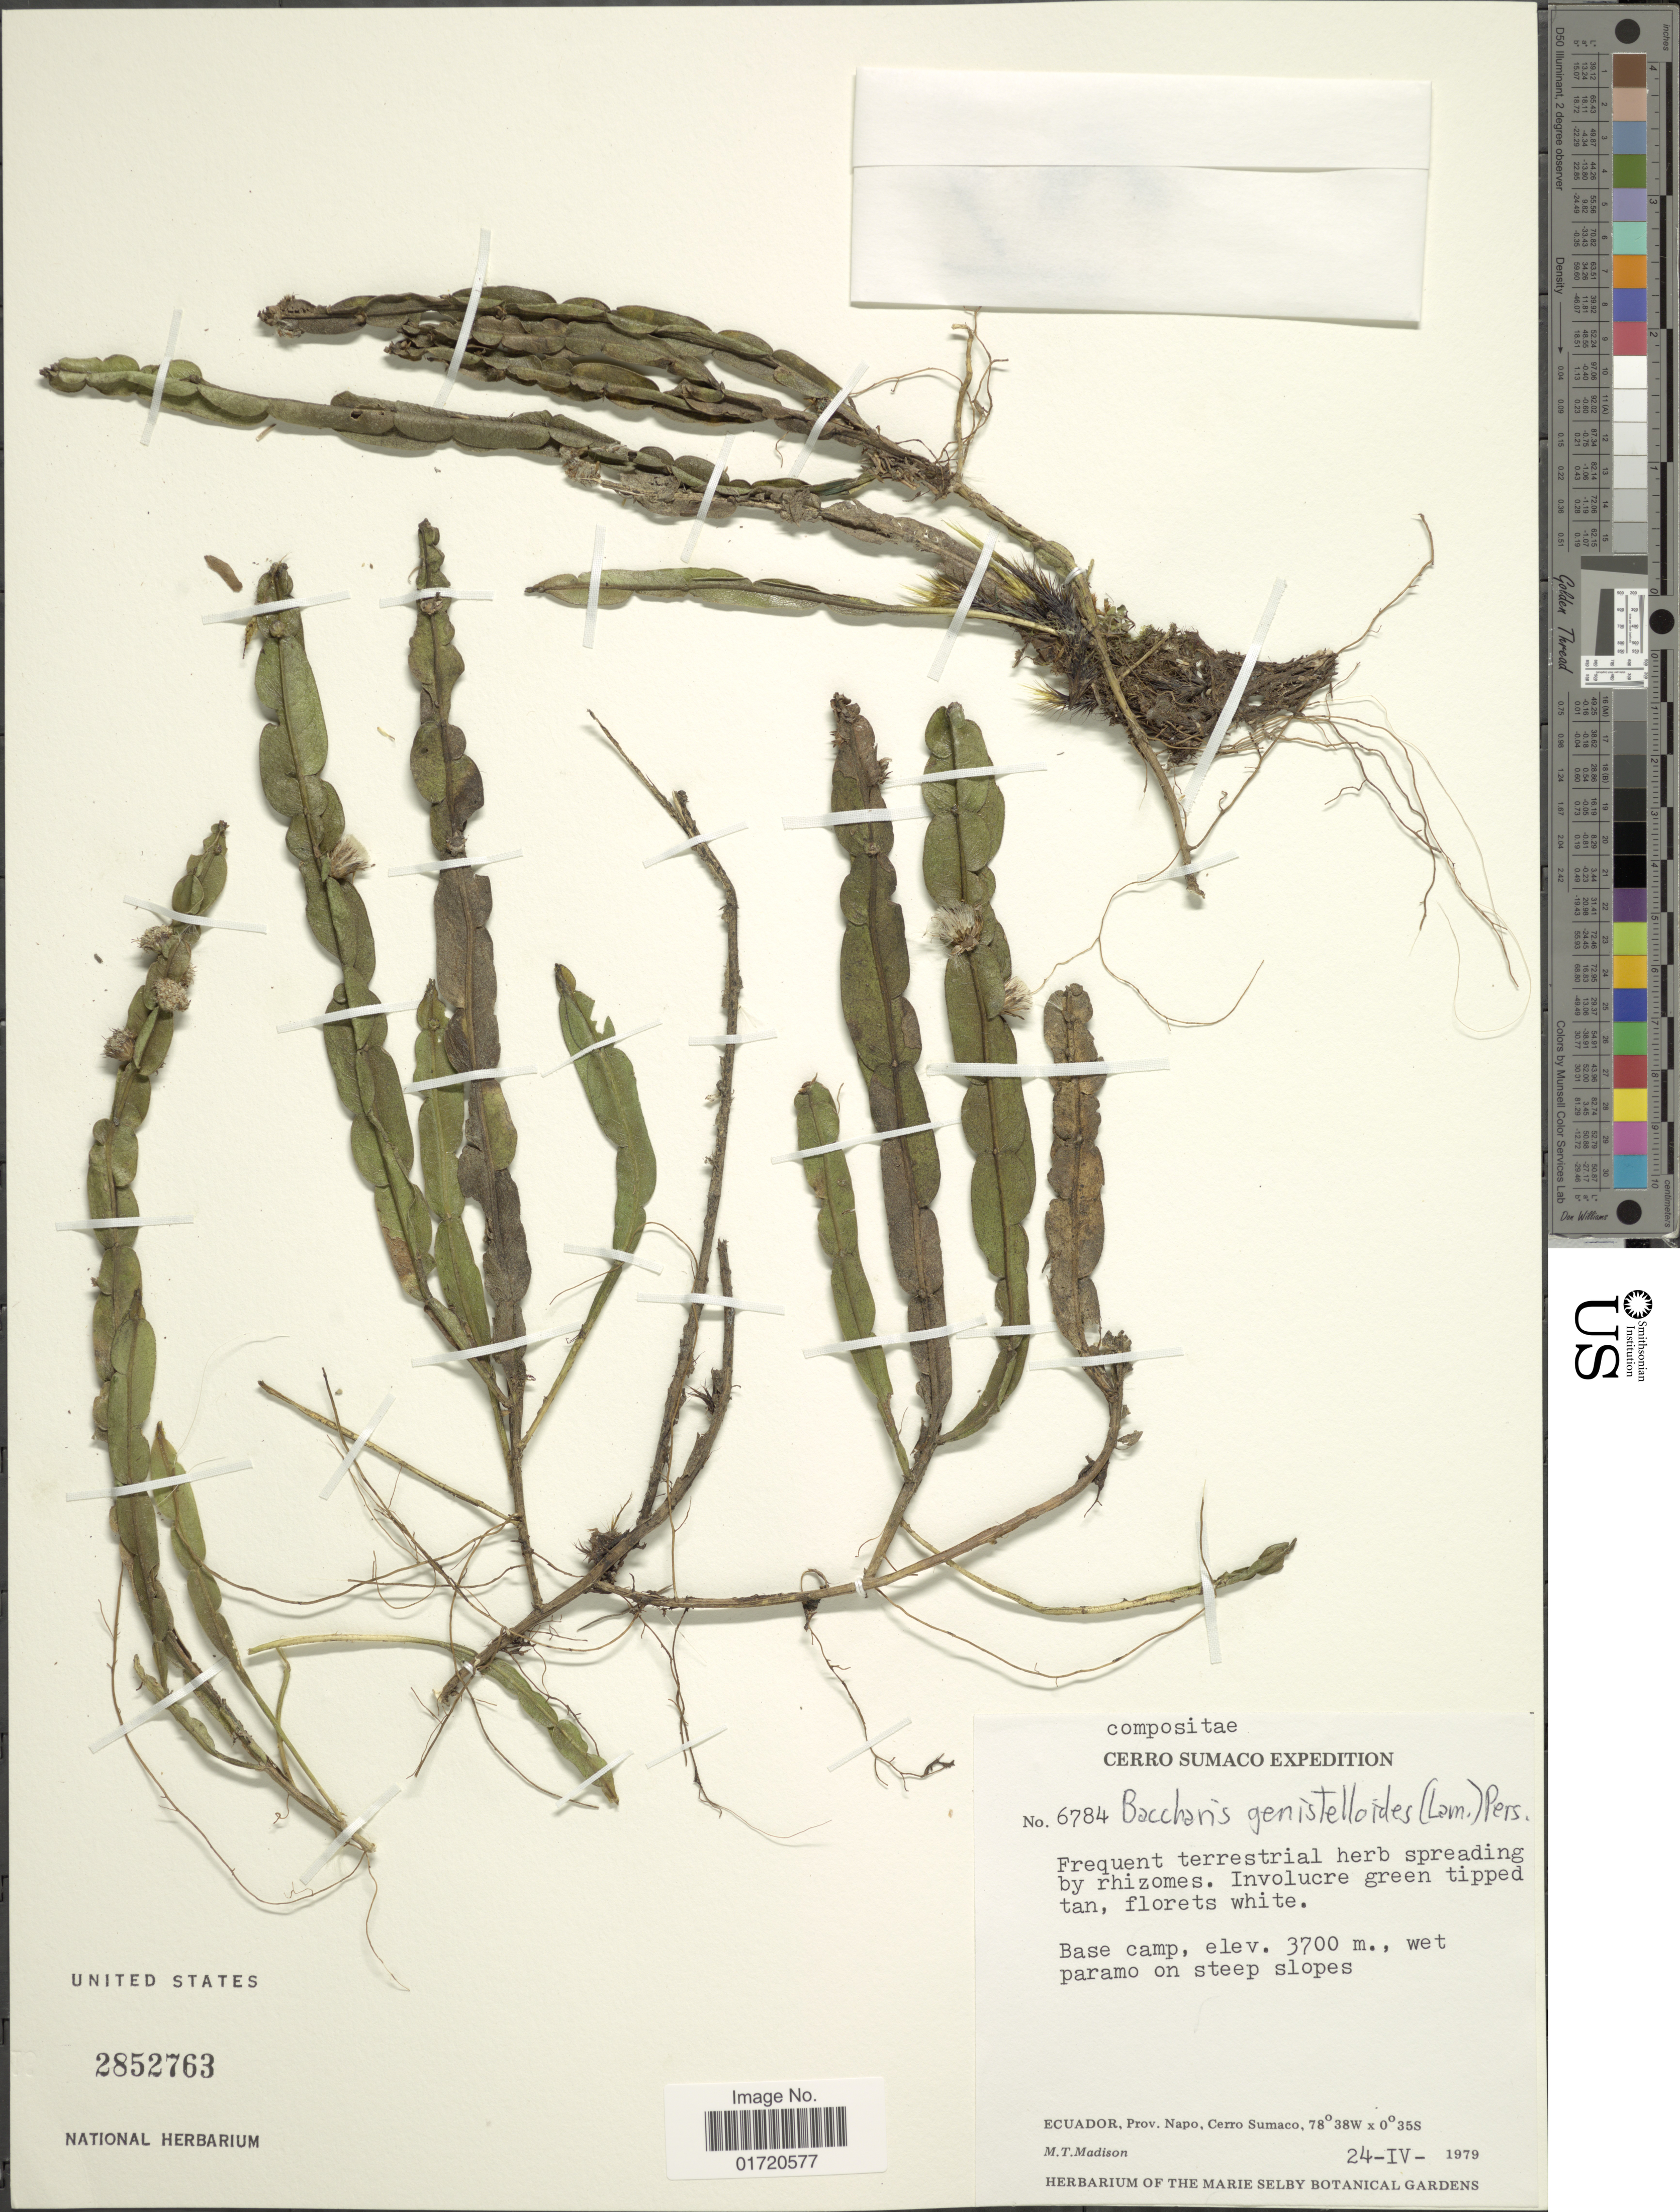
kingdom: Plantae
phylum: Tracheophyta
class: Magnoliopsida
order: Asterales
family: Asteraceae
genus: Baccharis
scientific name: Baccharis genistelloides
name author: (Lam.) Pers.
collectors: M. T. Madison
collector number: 6784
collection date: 1979-04-24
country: Ecuador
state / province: Napo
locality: Cerro Sumaco,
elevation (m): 3700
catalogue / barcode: US 2852763